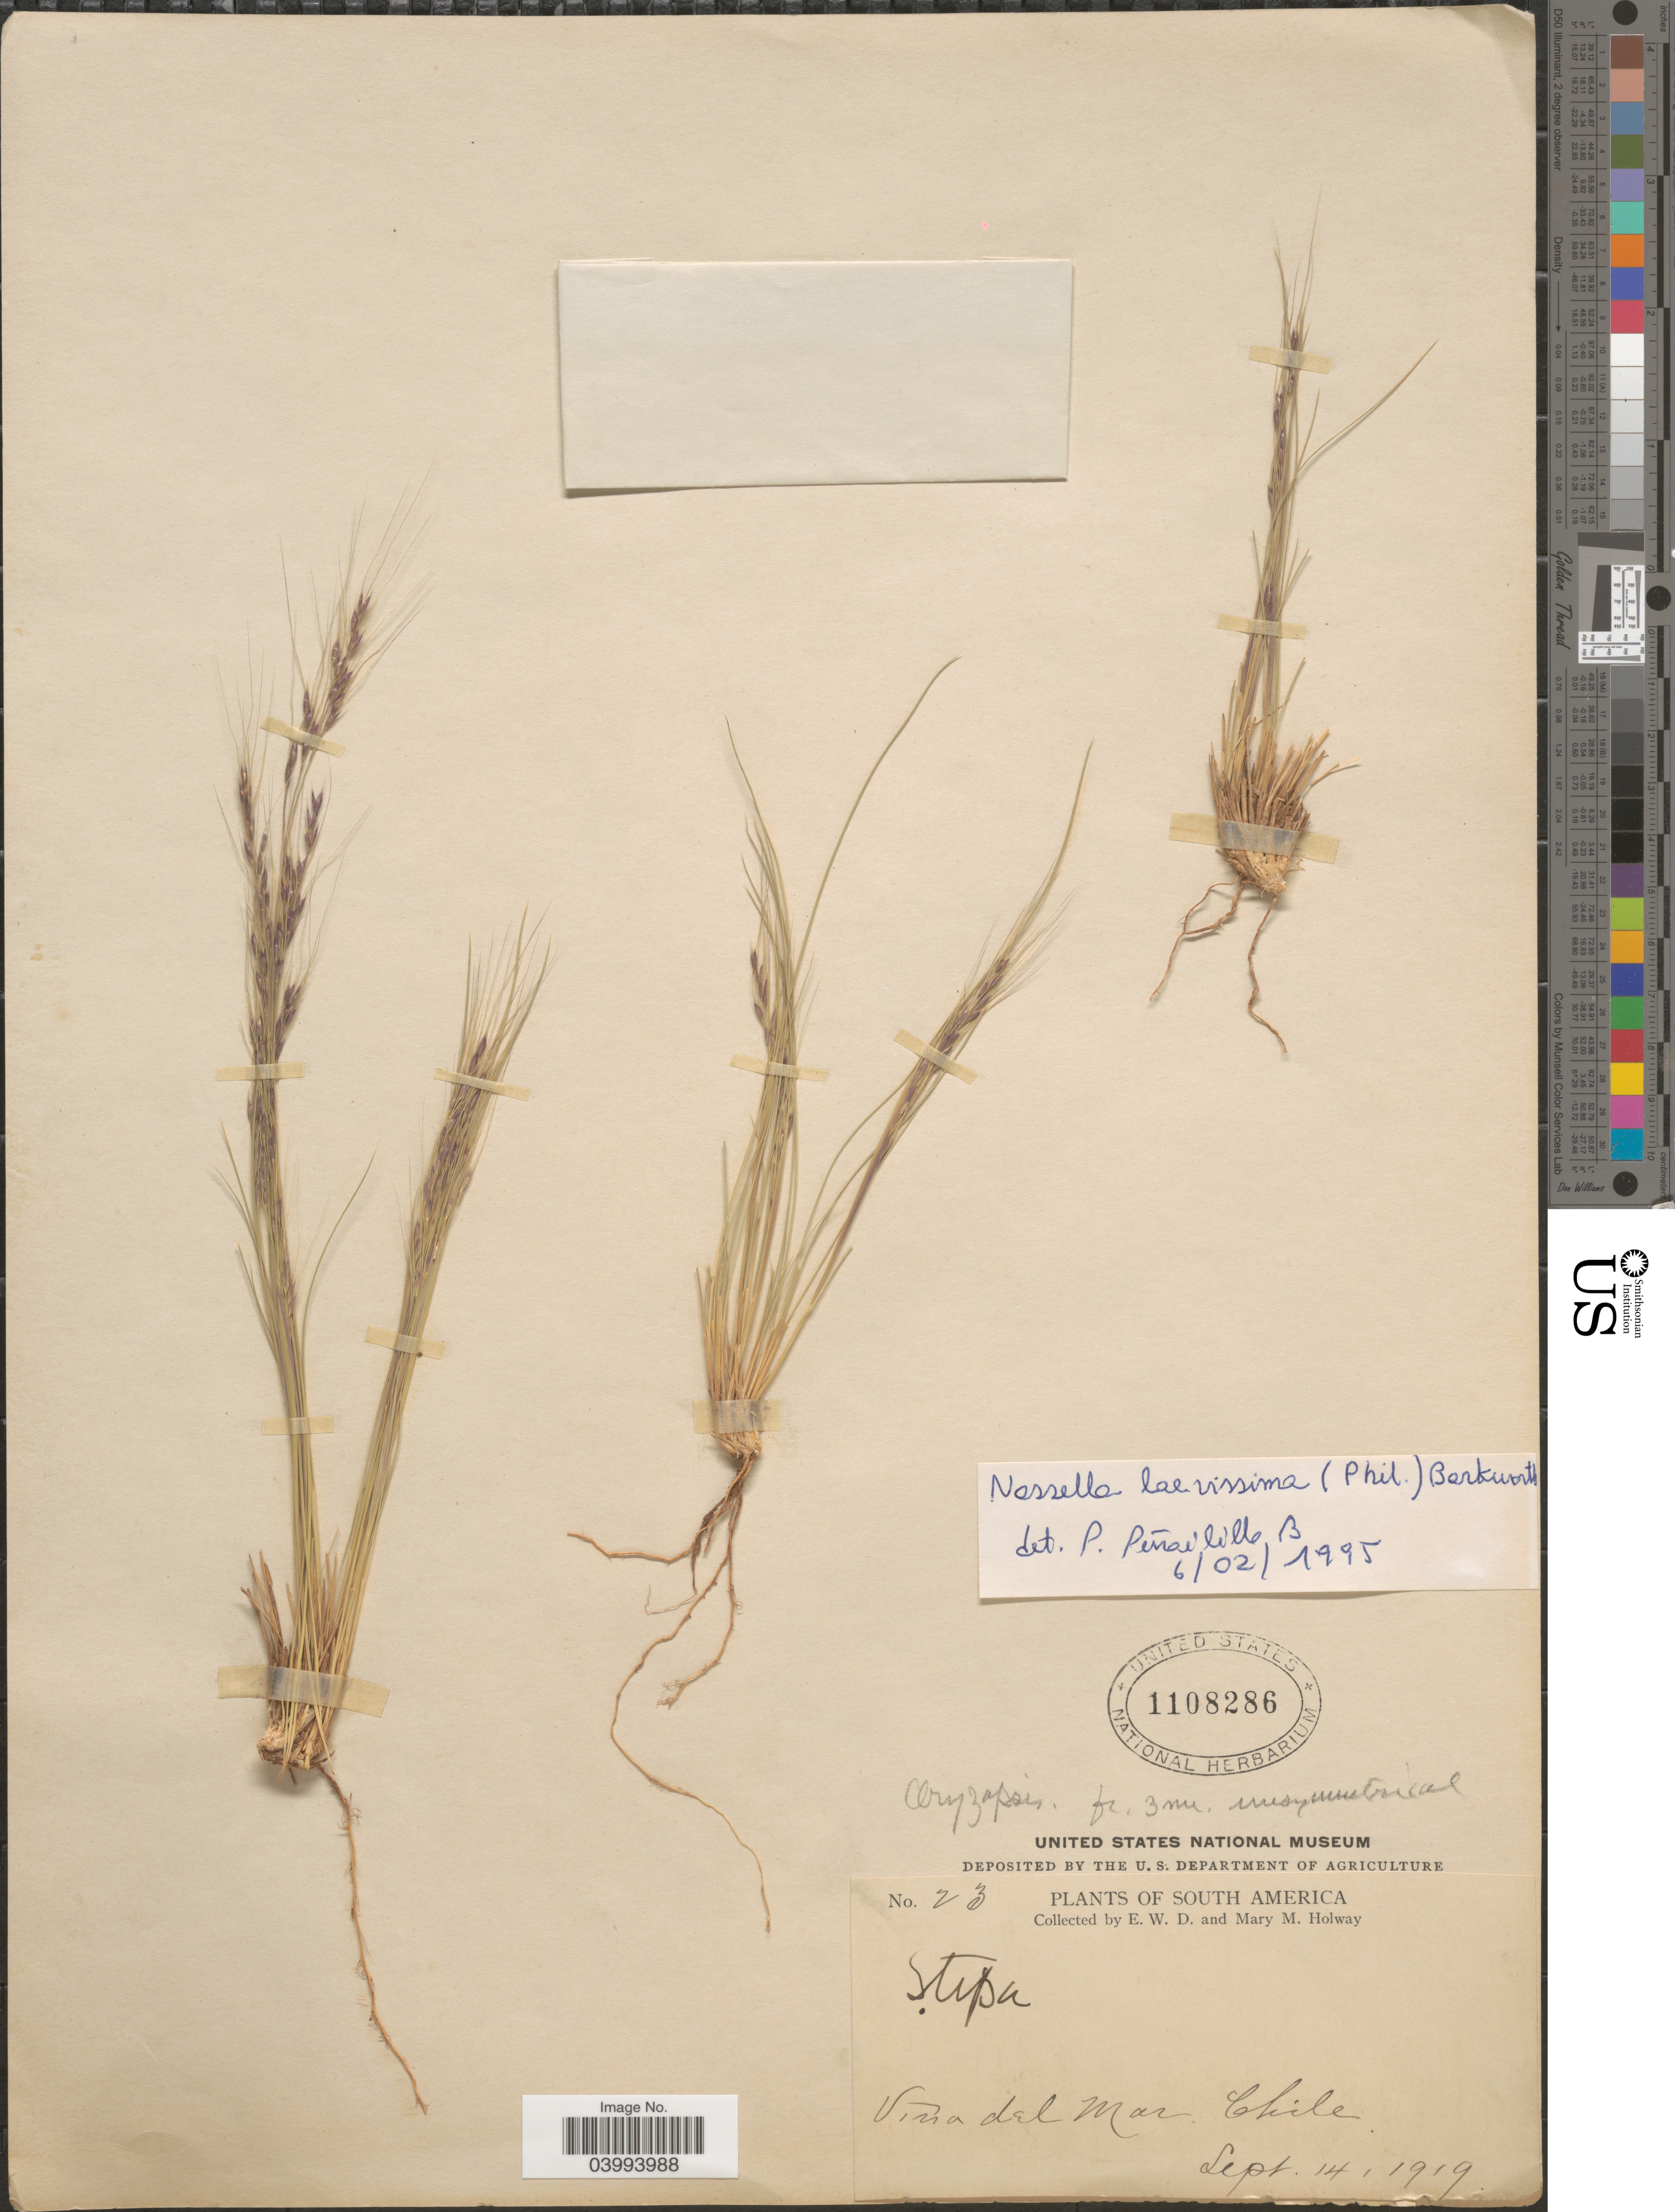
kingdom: Plantae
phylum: Tracheophyta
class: Liliopsida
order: Poales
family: Poaceae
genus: Nassella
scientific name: Nassella laevissima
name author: (Phil.) Barkworth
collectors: E. W. D. Holway & M. M. Holway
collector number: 23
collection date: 1919-09-14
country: Chile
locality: Viña del Mar.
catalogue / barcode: US 1108286